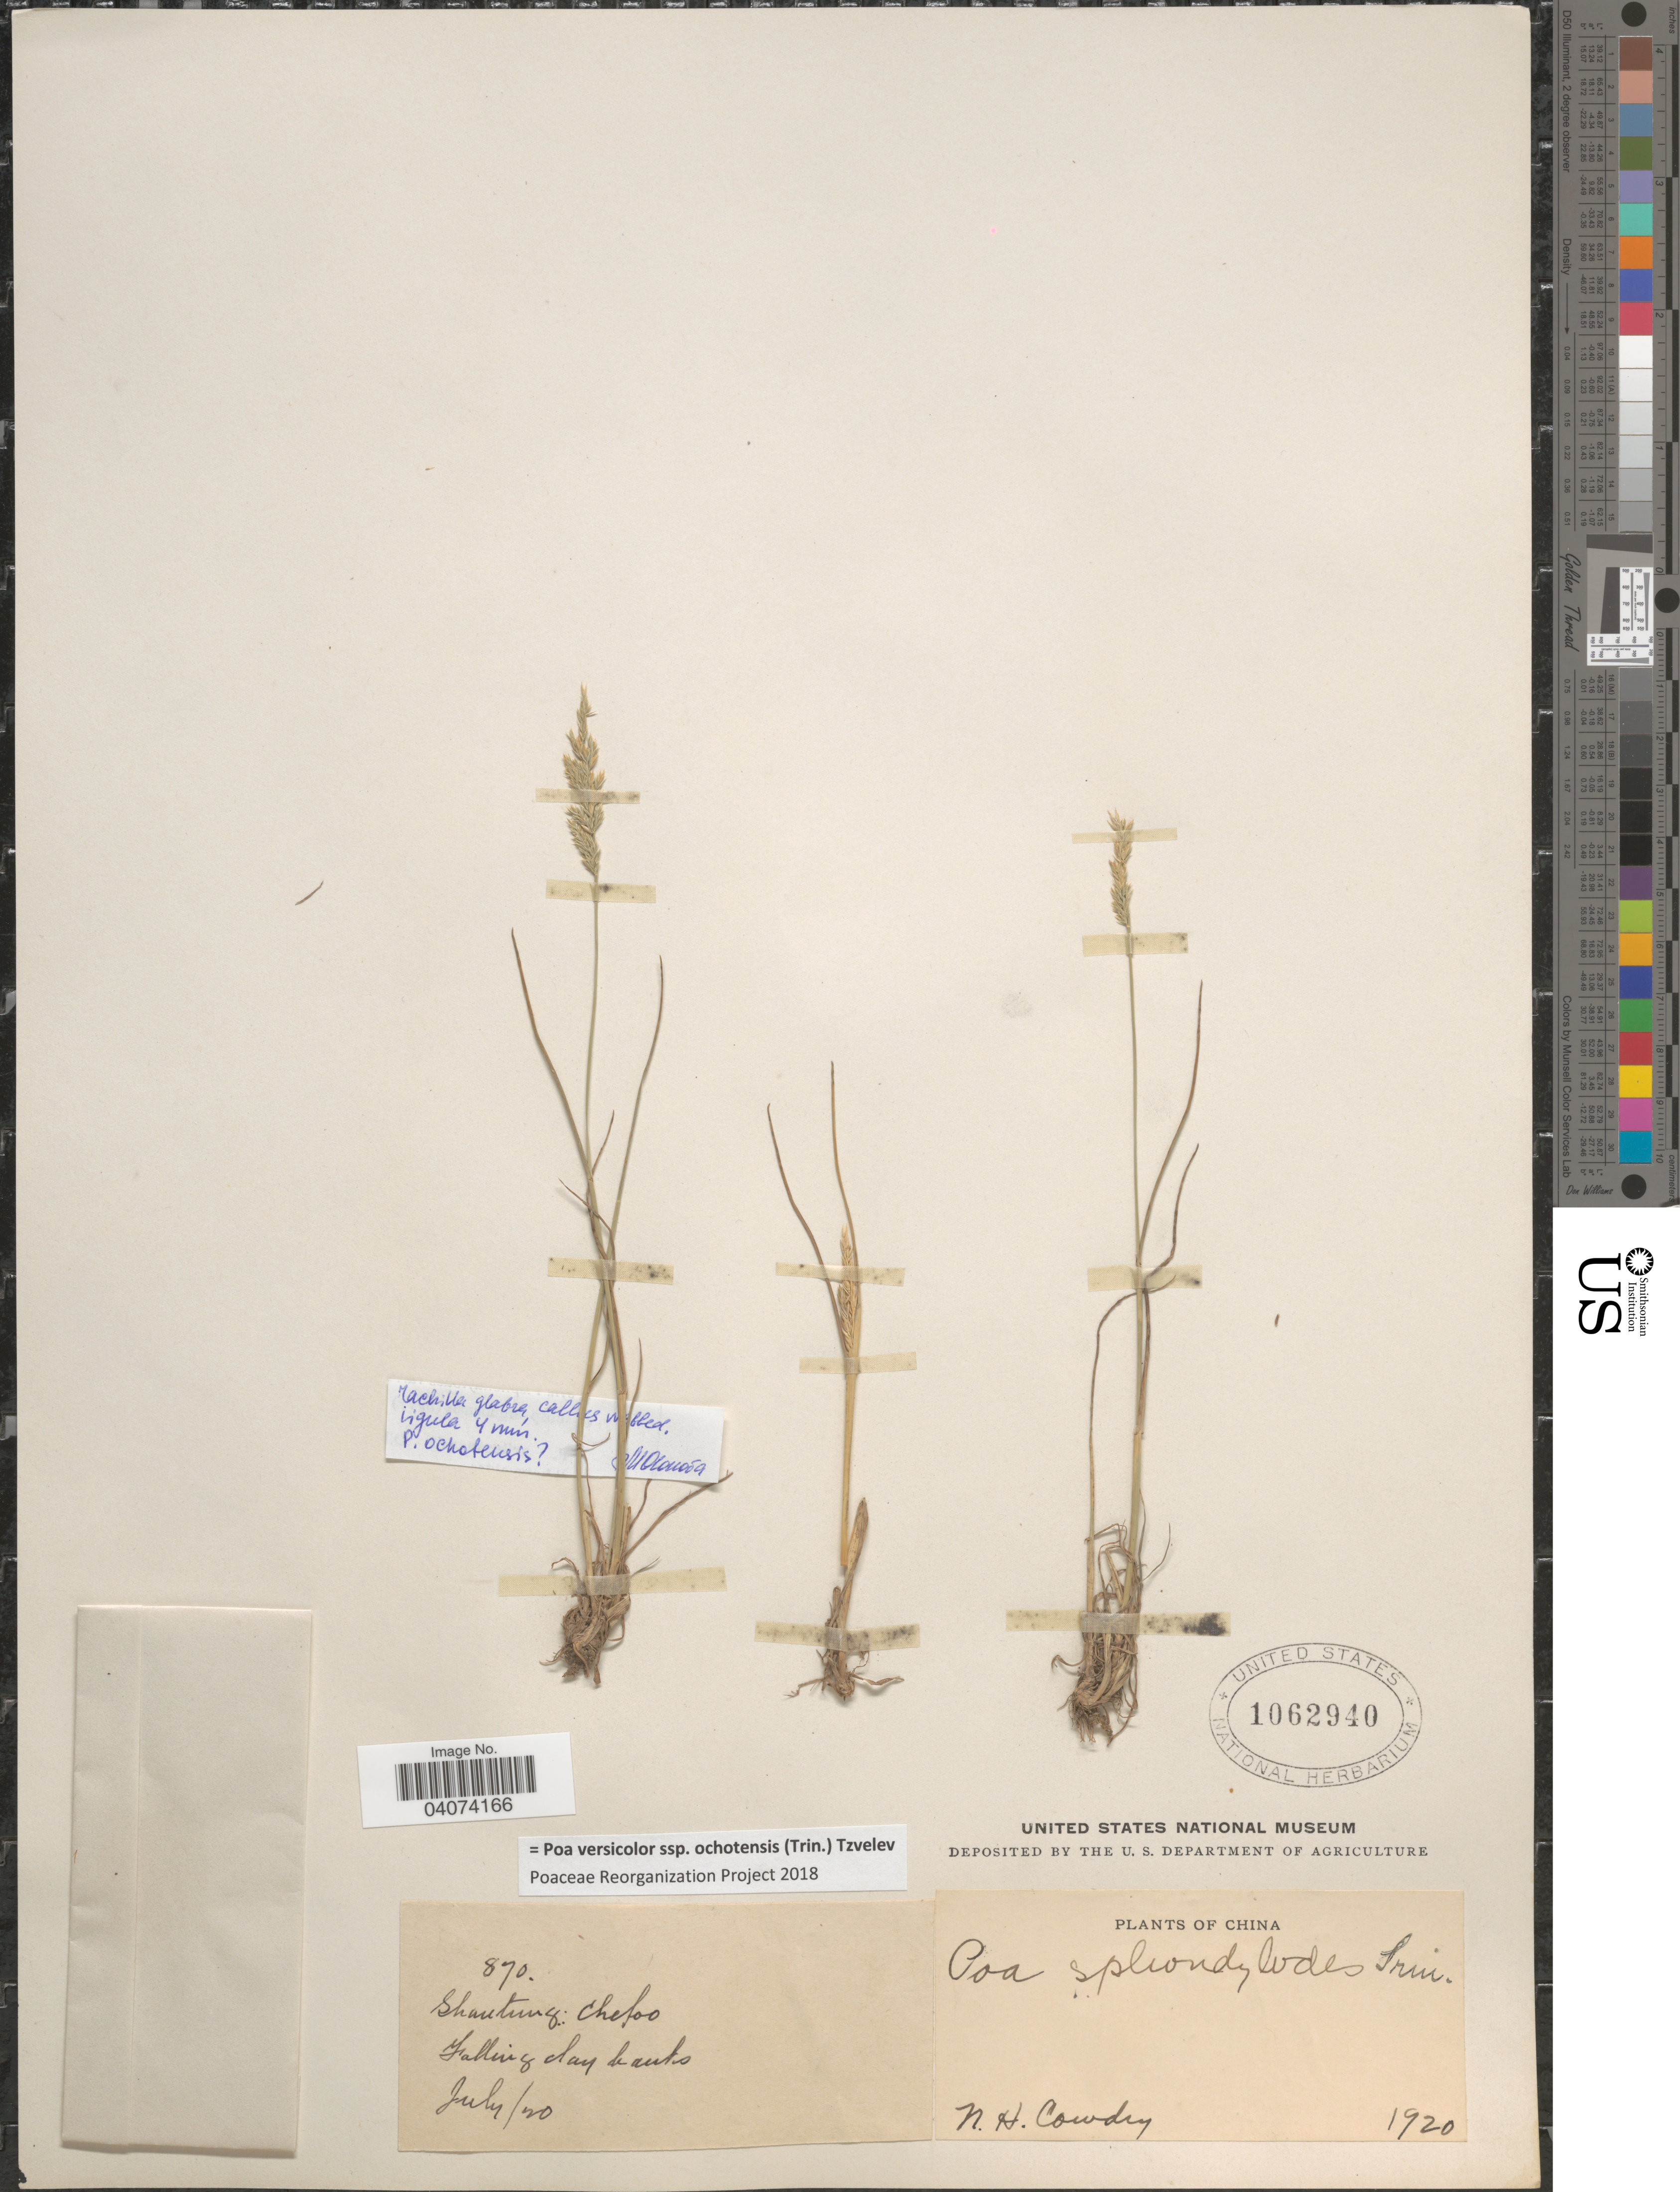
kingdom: Plantae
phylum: Tracheophyta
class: Liliopsida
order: Poales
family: Poaceae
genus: Poa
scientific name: Poa versicolor subsp. ochotensis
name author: (Trin.) Tzvelev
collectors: N. H. Cowdry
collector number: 870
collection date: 1920-07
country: China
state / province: Shandong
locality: Shantung. Chefoo.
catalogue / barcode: US 1062940